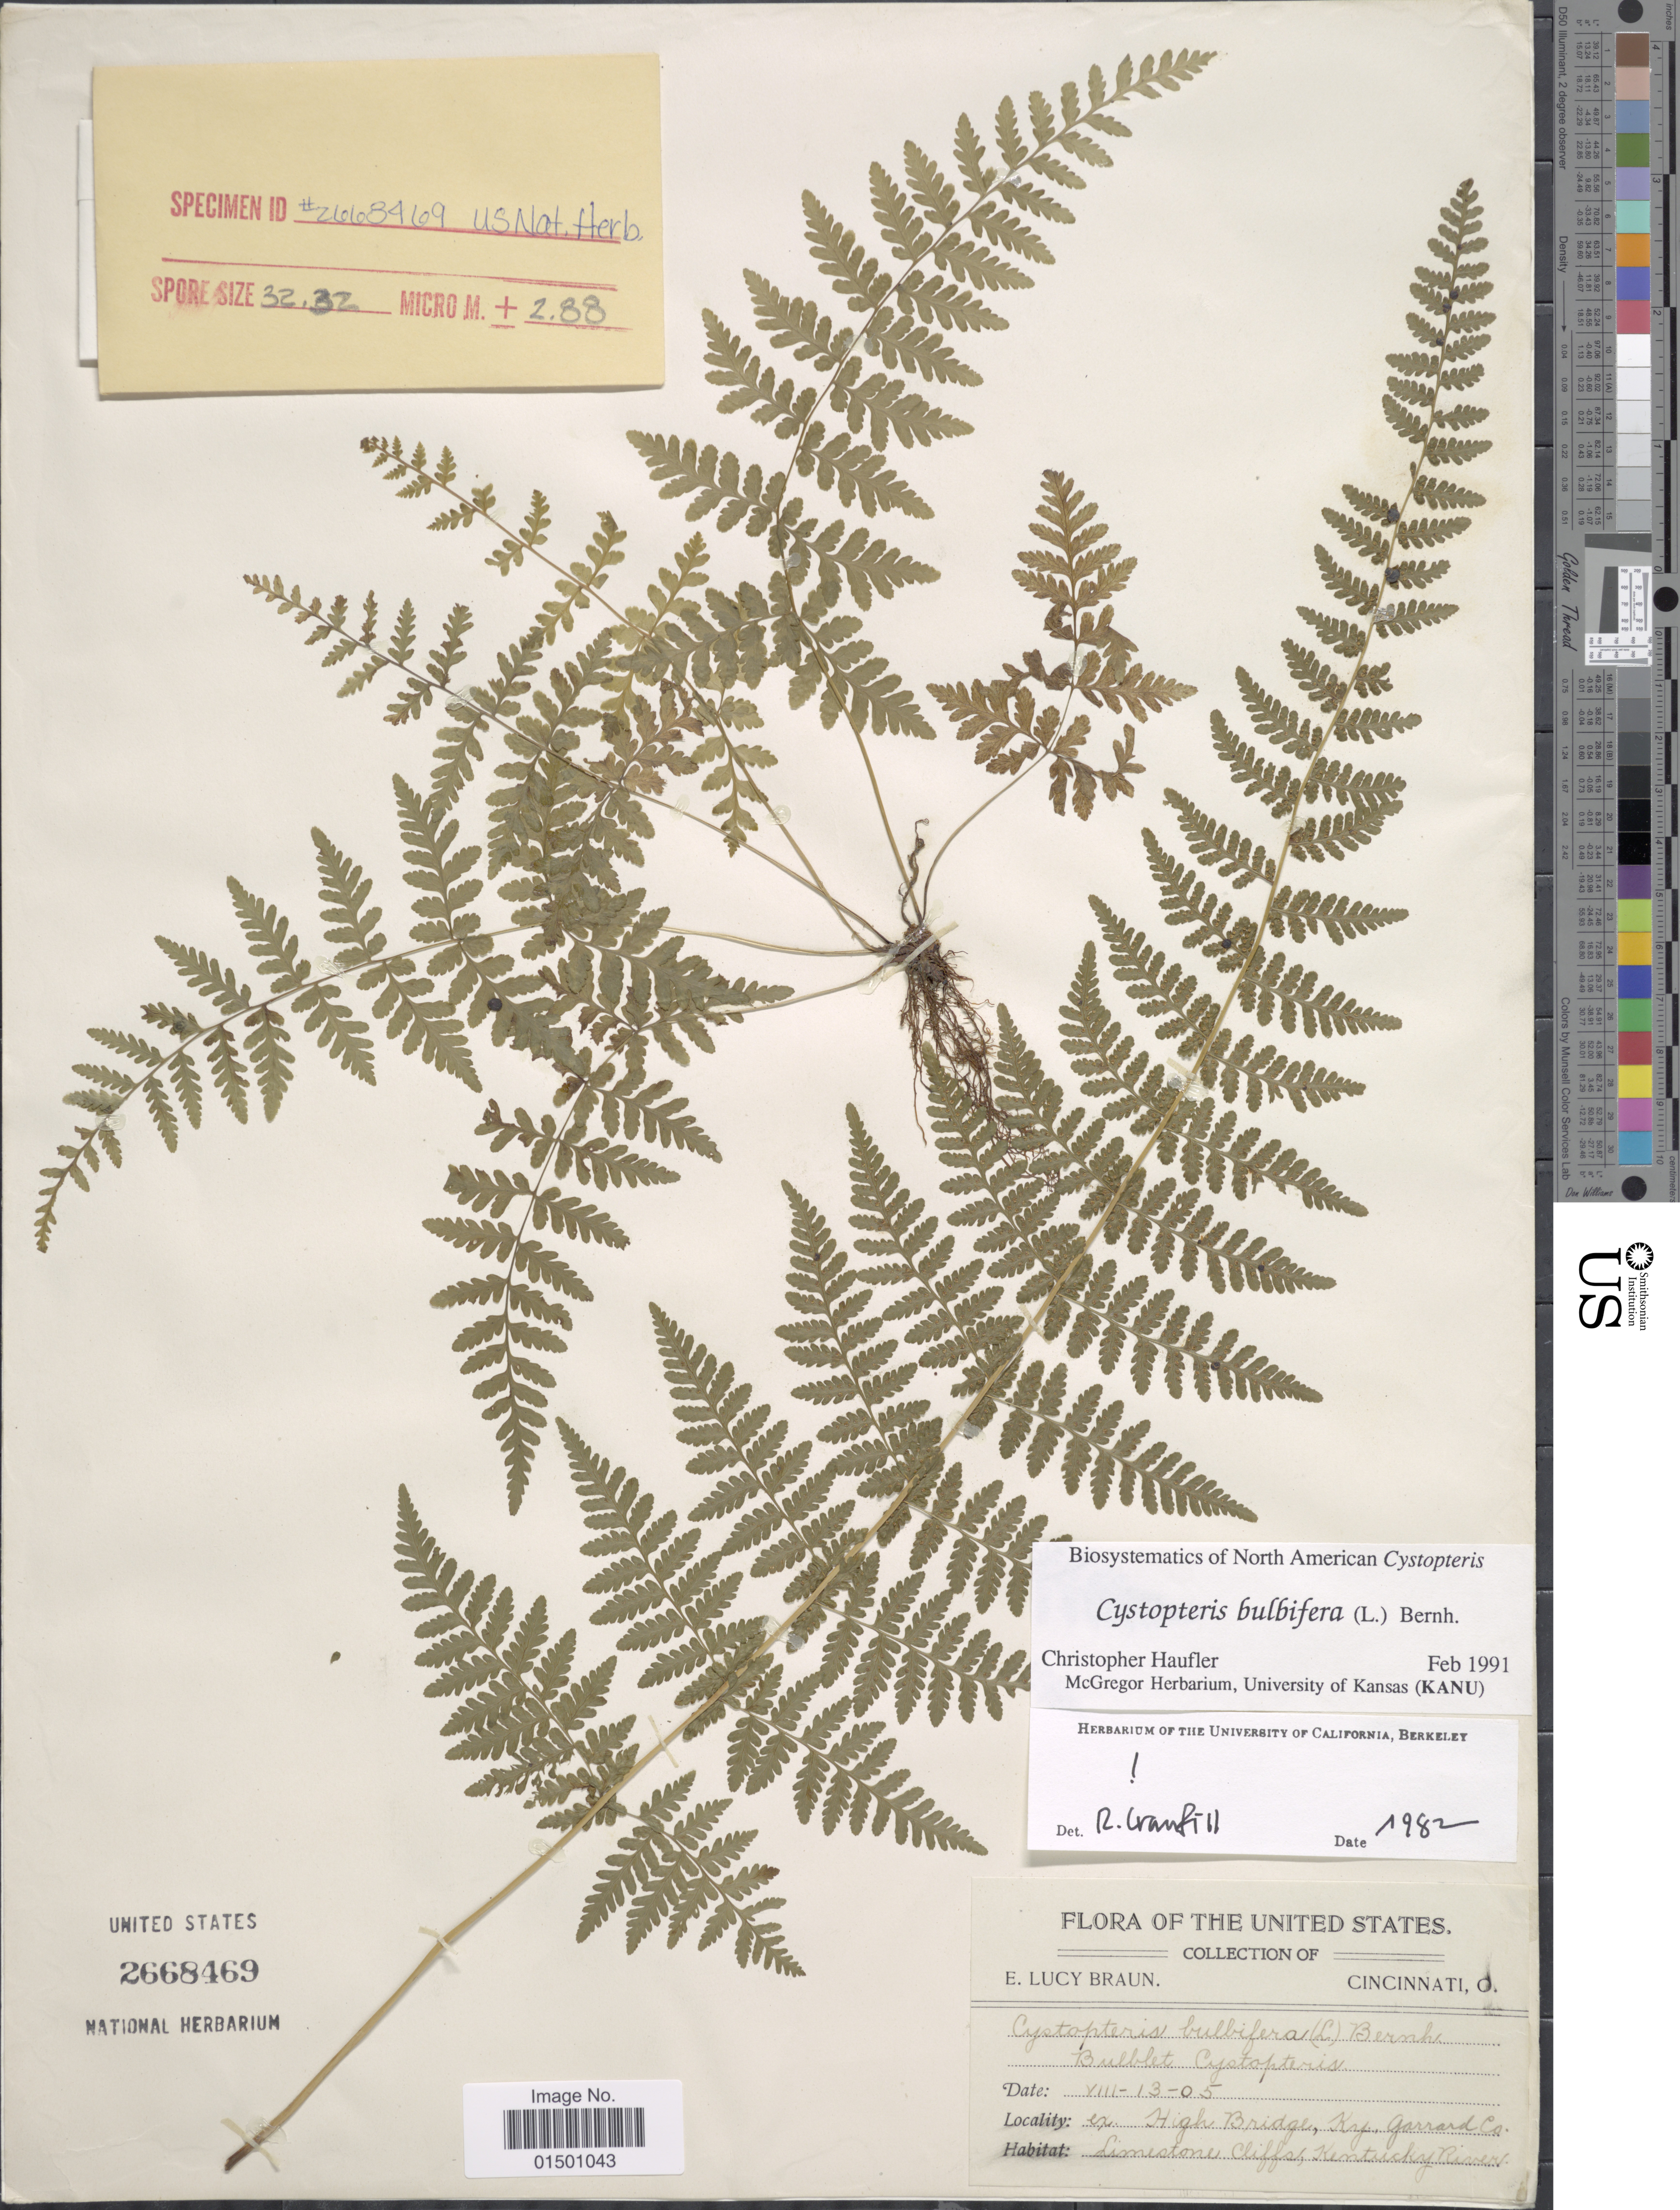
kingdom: Plantae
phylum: Tracheophyta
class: Polypodiopsida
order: Polypodiales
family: Cystopteridaceae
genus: Cystopteris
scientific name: Cystopteris bulbifera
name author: (L.) Bernh.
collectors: E. L. Braun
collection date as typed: Transcribed d/m/y: 13/8/5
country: United States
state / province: Kentucky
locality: High Bridge, Garrard Co.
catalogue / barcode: US 2668469